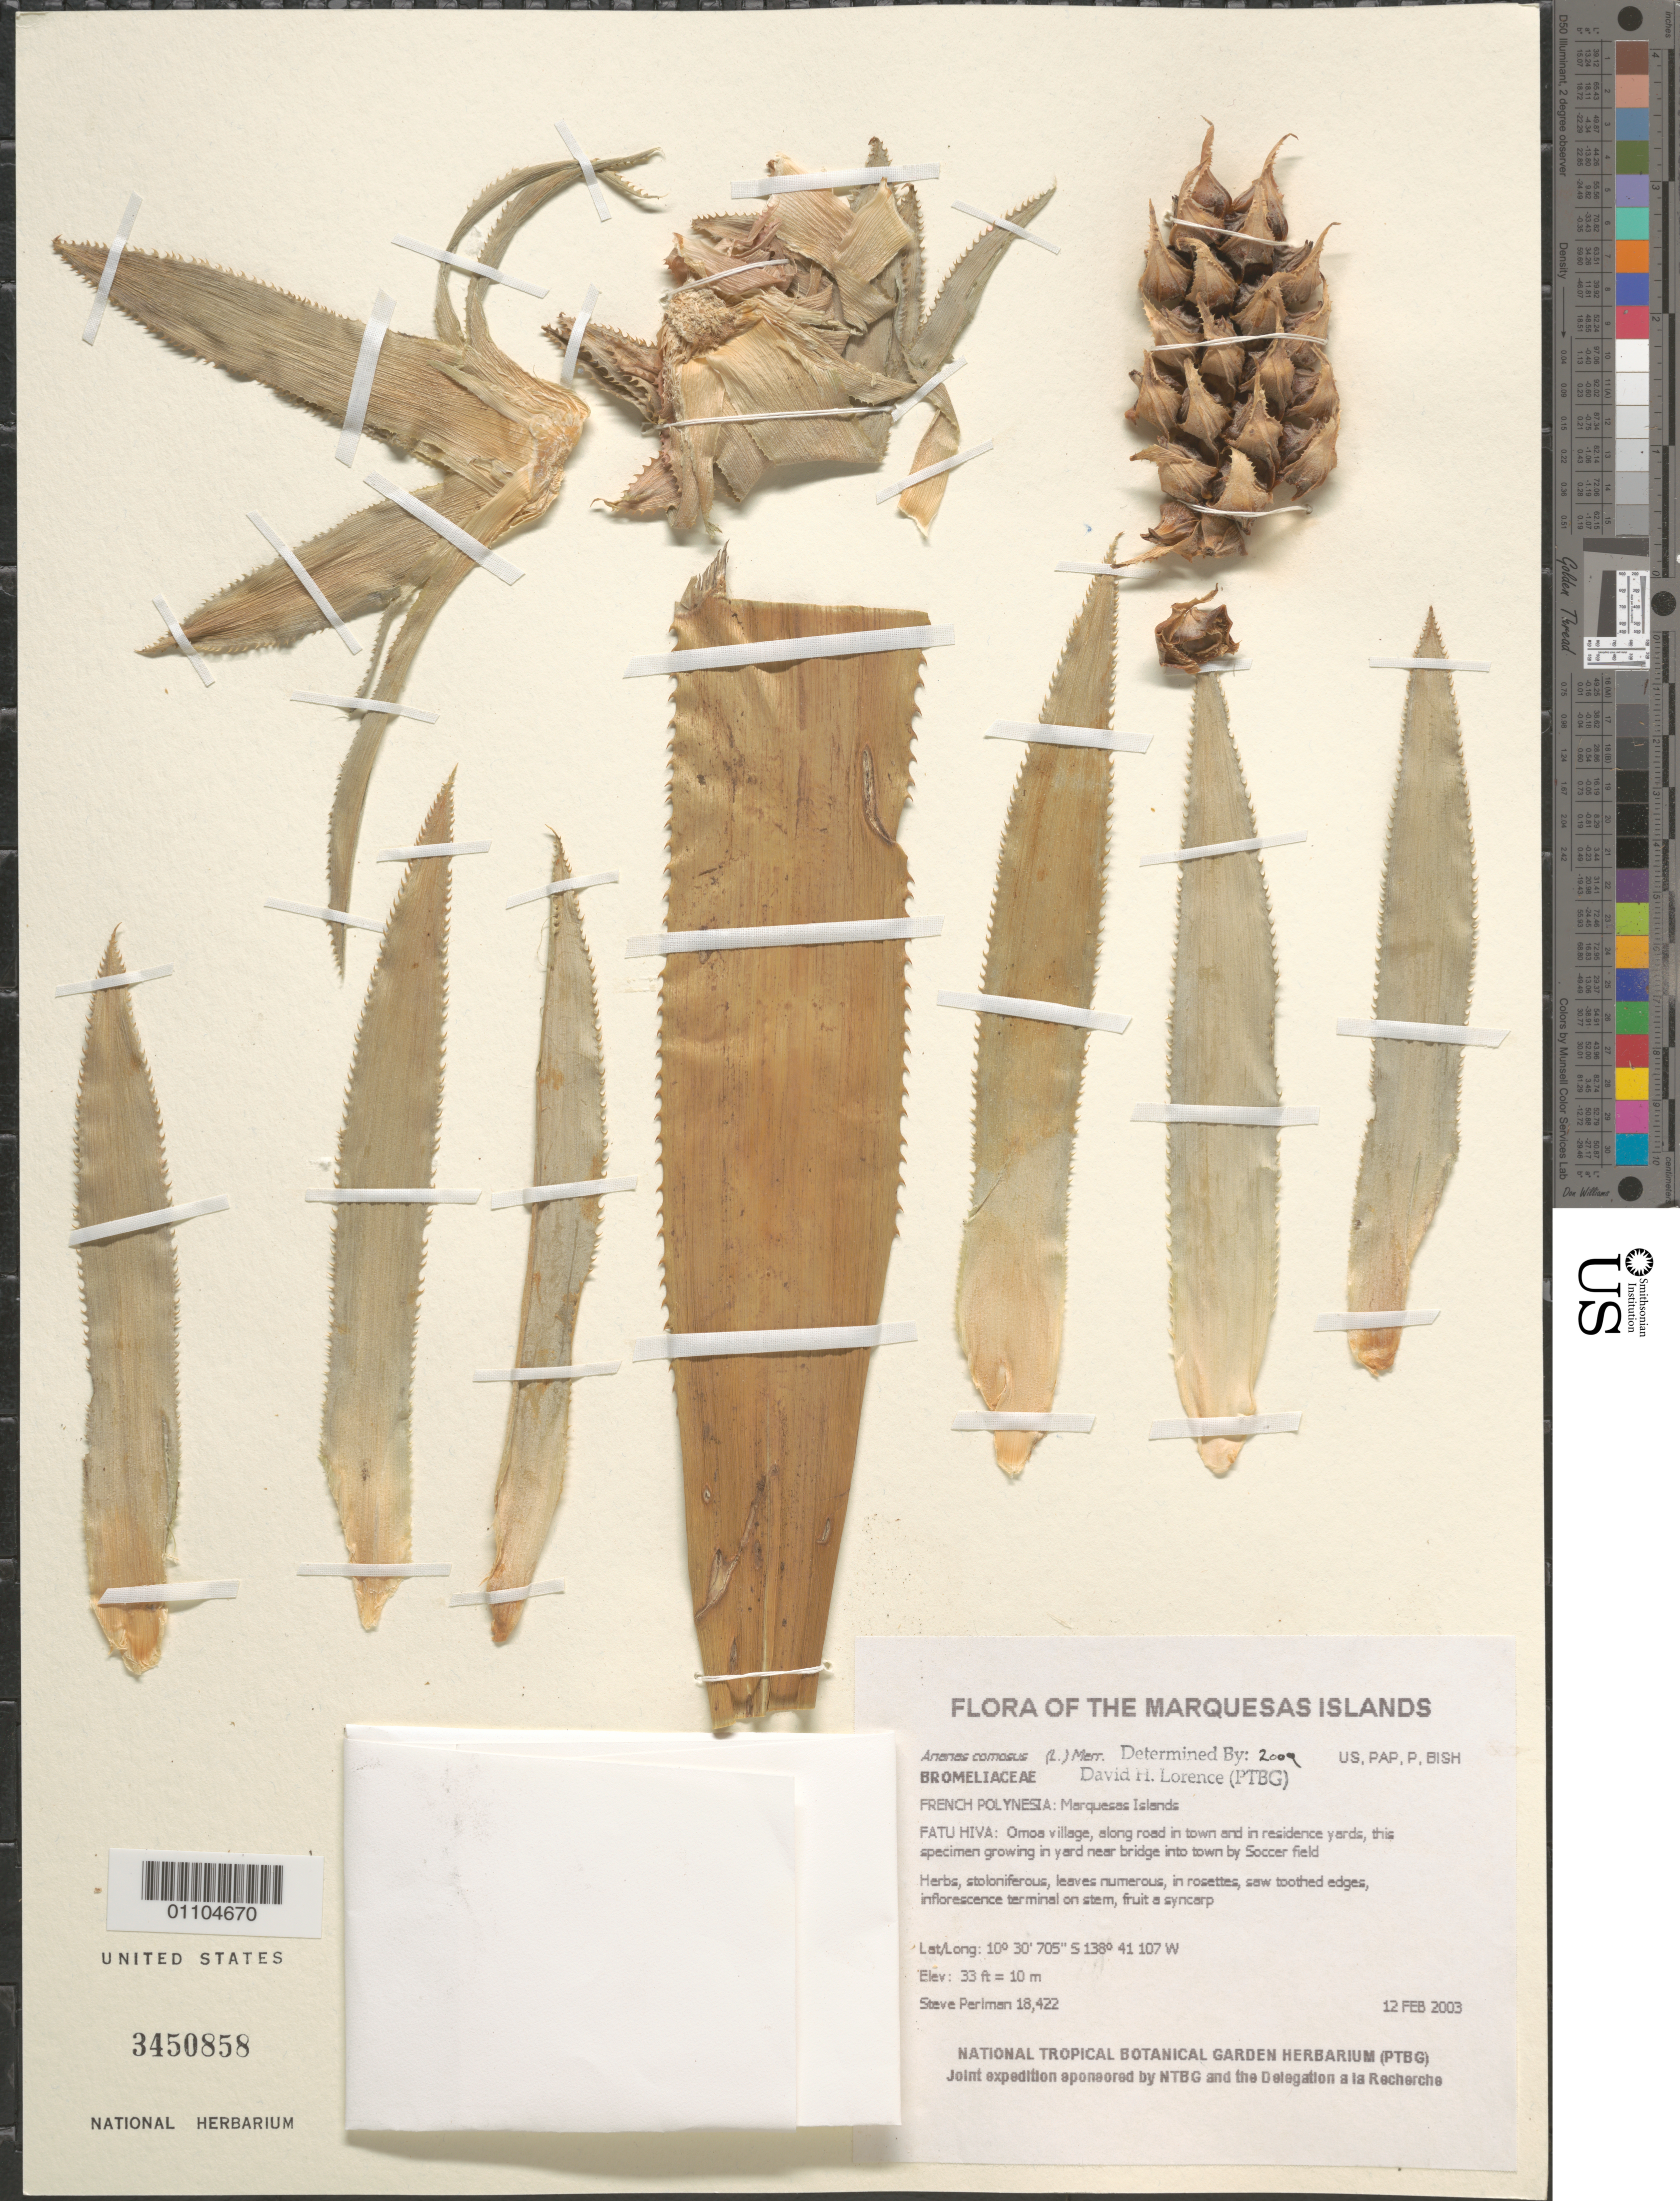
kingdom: Plantae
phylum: Tracheophyta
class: Liliopsida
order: Poales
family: Bromeliaceae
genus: Ananas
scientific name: Ananas comosus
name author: (L.) Merr.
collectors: S. P. Perlman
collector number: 18422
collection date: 2003-02-12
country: French Polynesia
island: Fatu Hiva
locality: Omoa village, along road in town and in residence yards, this specimen growing in yard near bridge into town by Soccer field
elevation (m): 10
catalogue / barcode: US 3450858